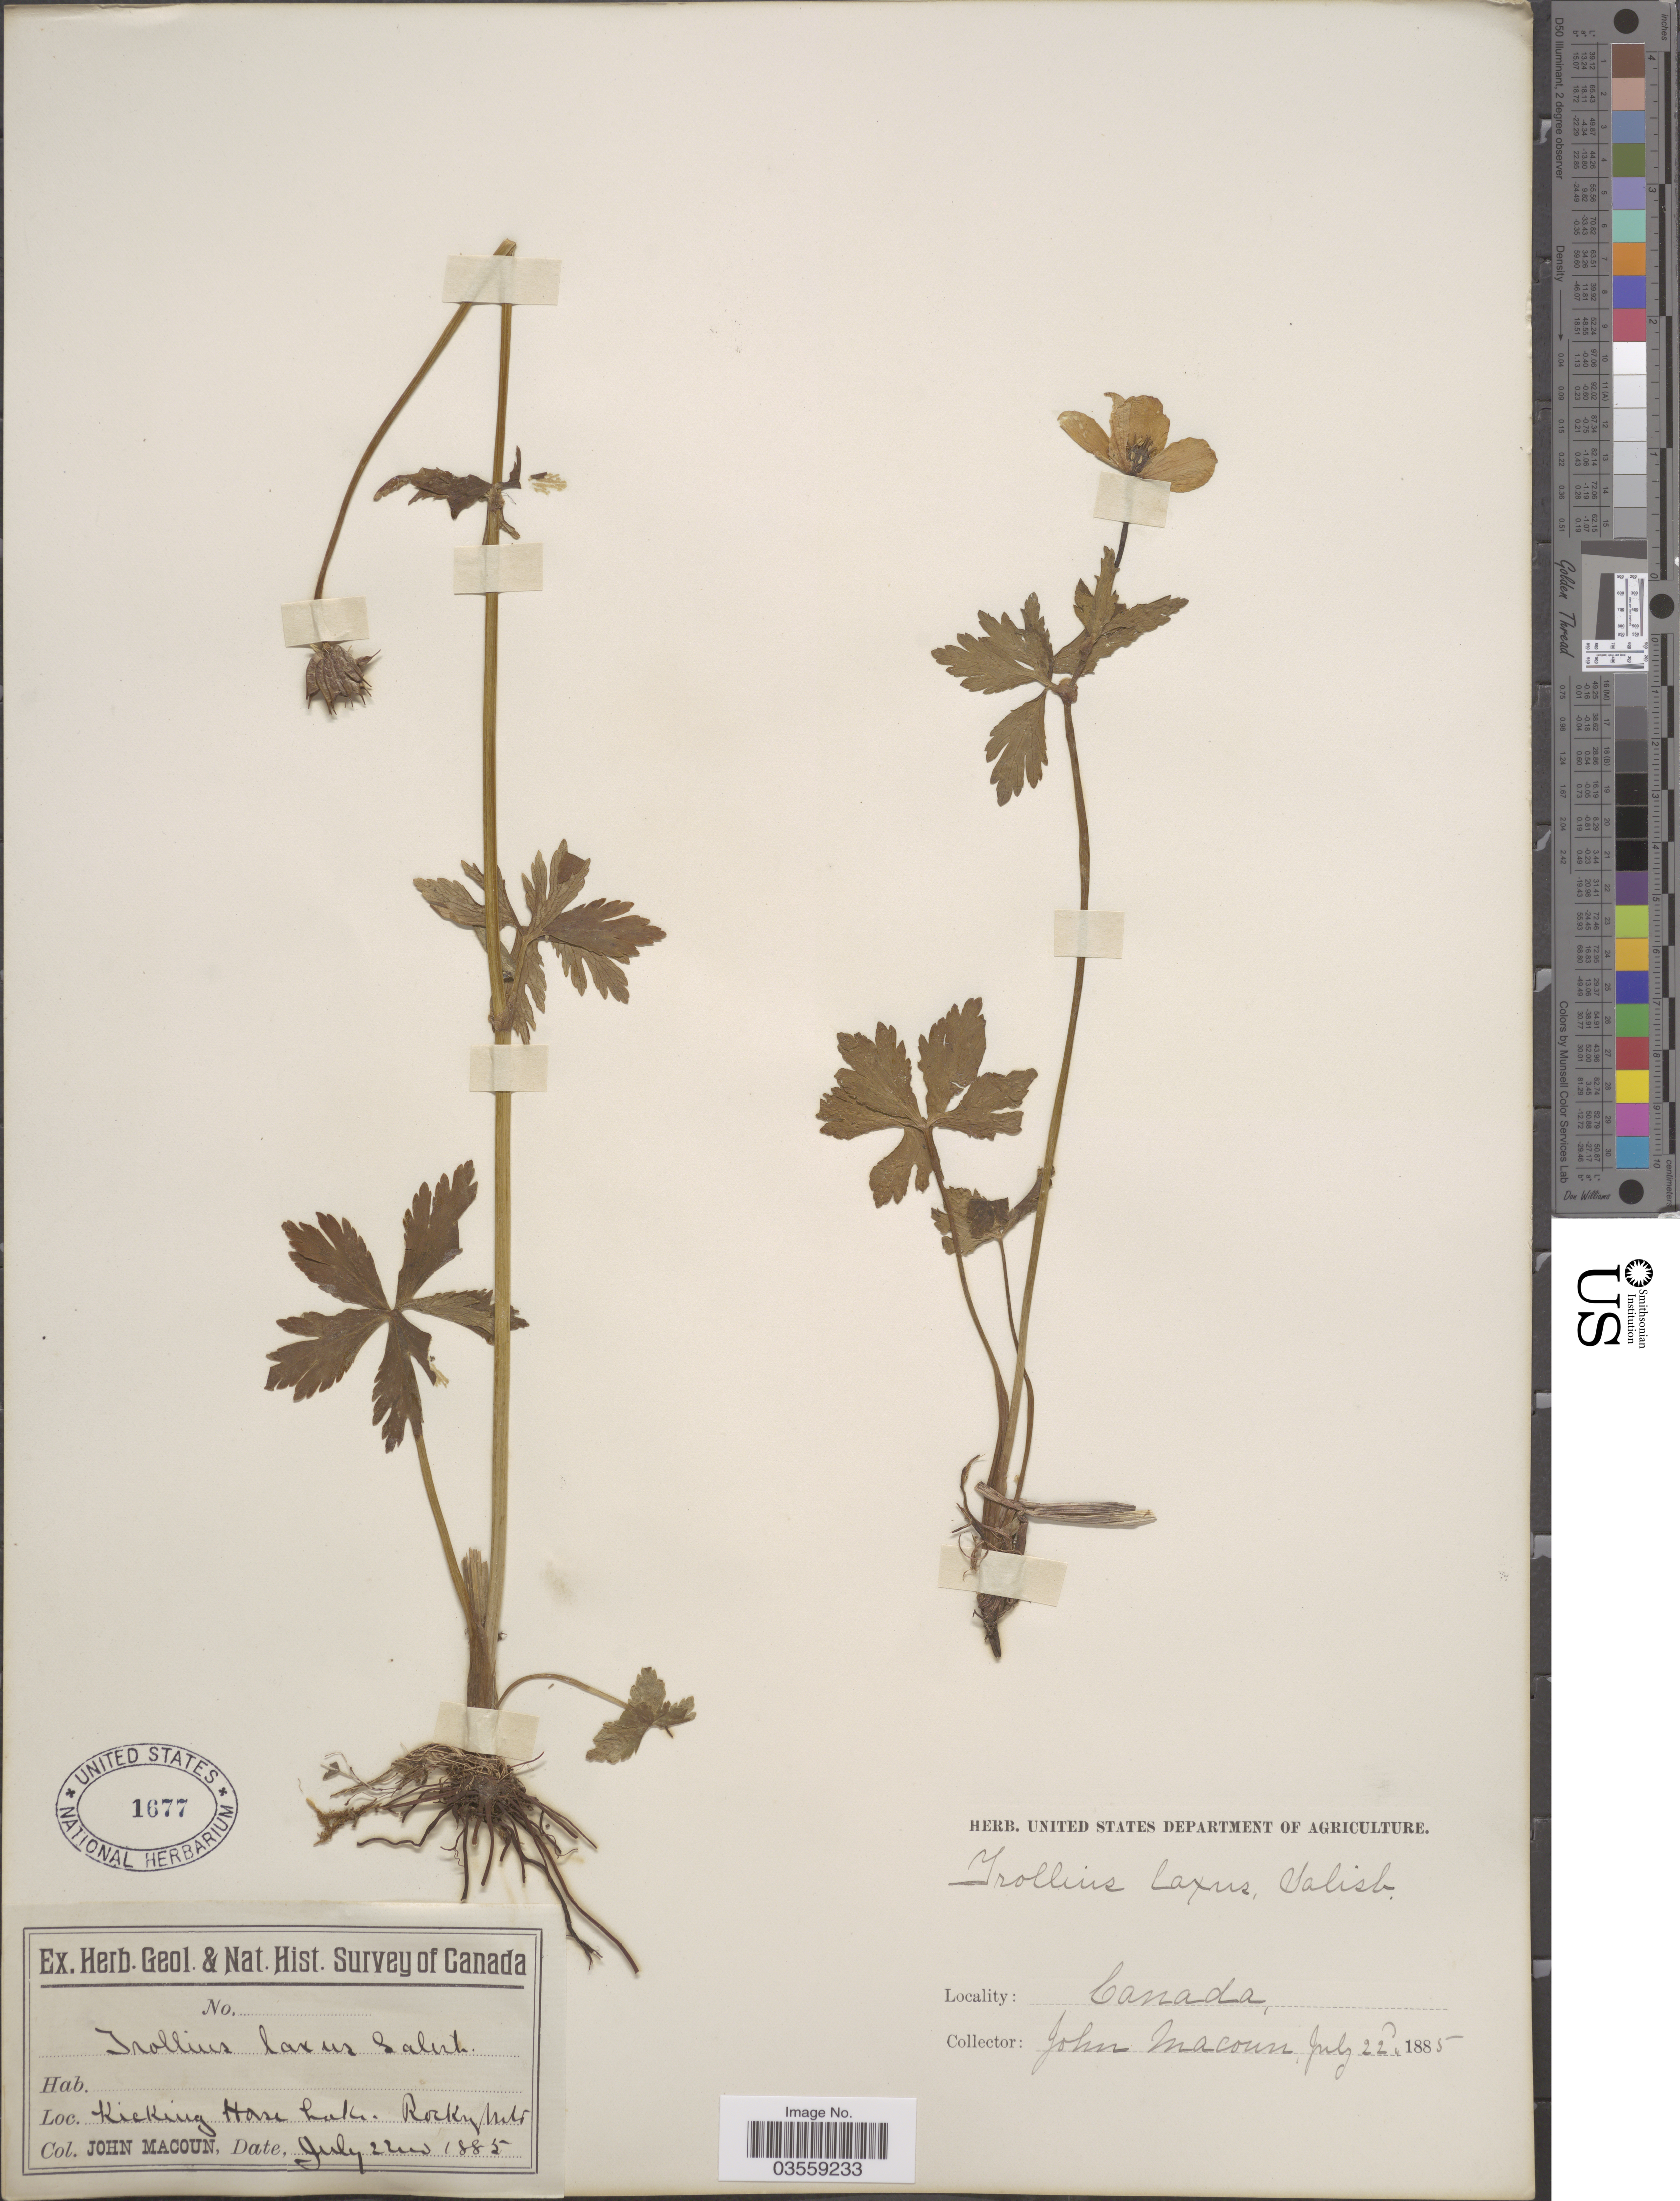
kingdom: Plantae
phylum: Tracheophyta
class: Magnoliopsida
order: Ranunculales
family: Ranunculaceae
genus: Trollius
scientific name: Trollius laxus var. albiflorus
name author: A. Gray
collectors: J. Macoun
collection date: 1885-07-22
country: Canada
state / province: British Columbia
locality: Kicking Horse Lake. Rocky Mts.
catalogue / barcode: US 1677